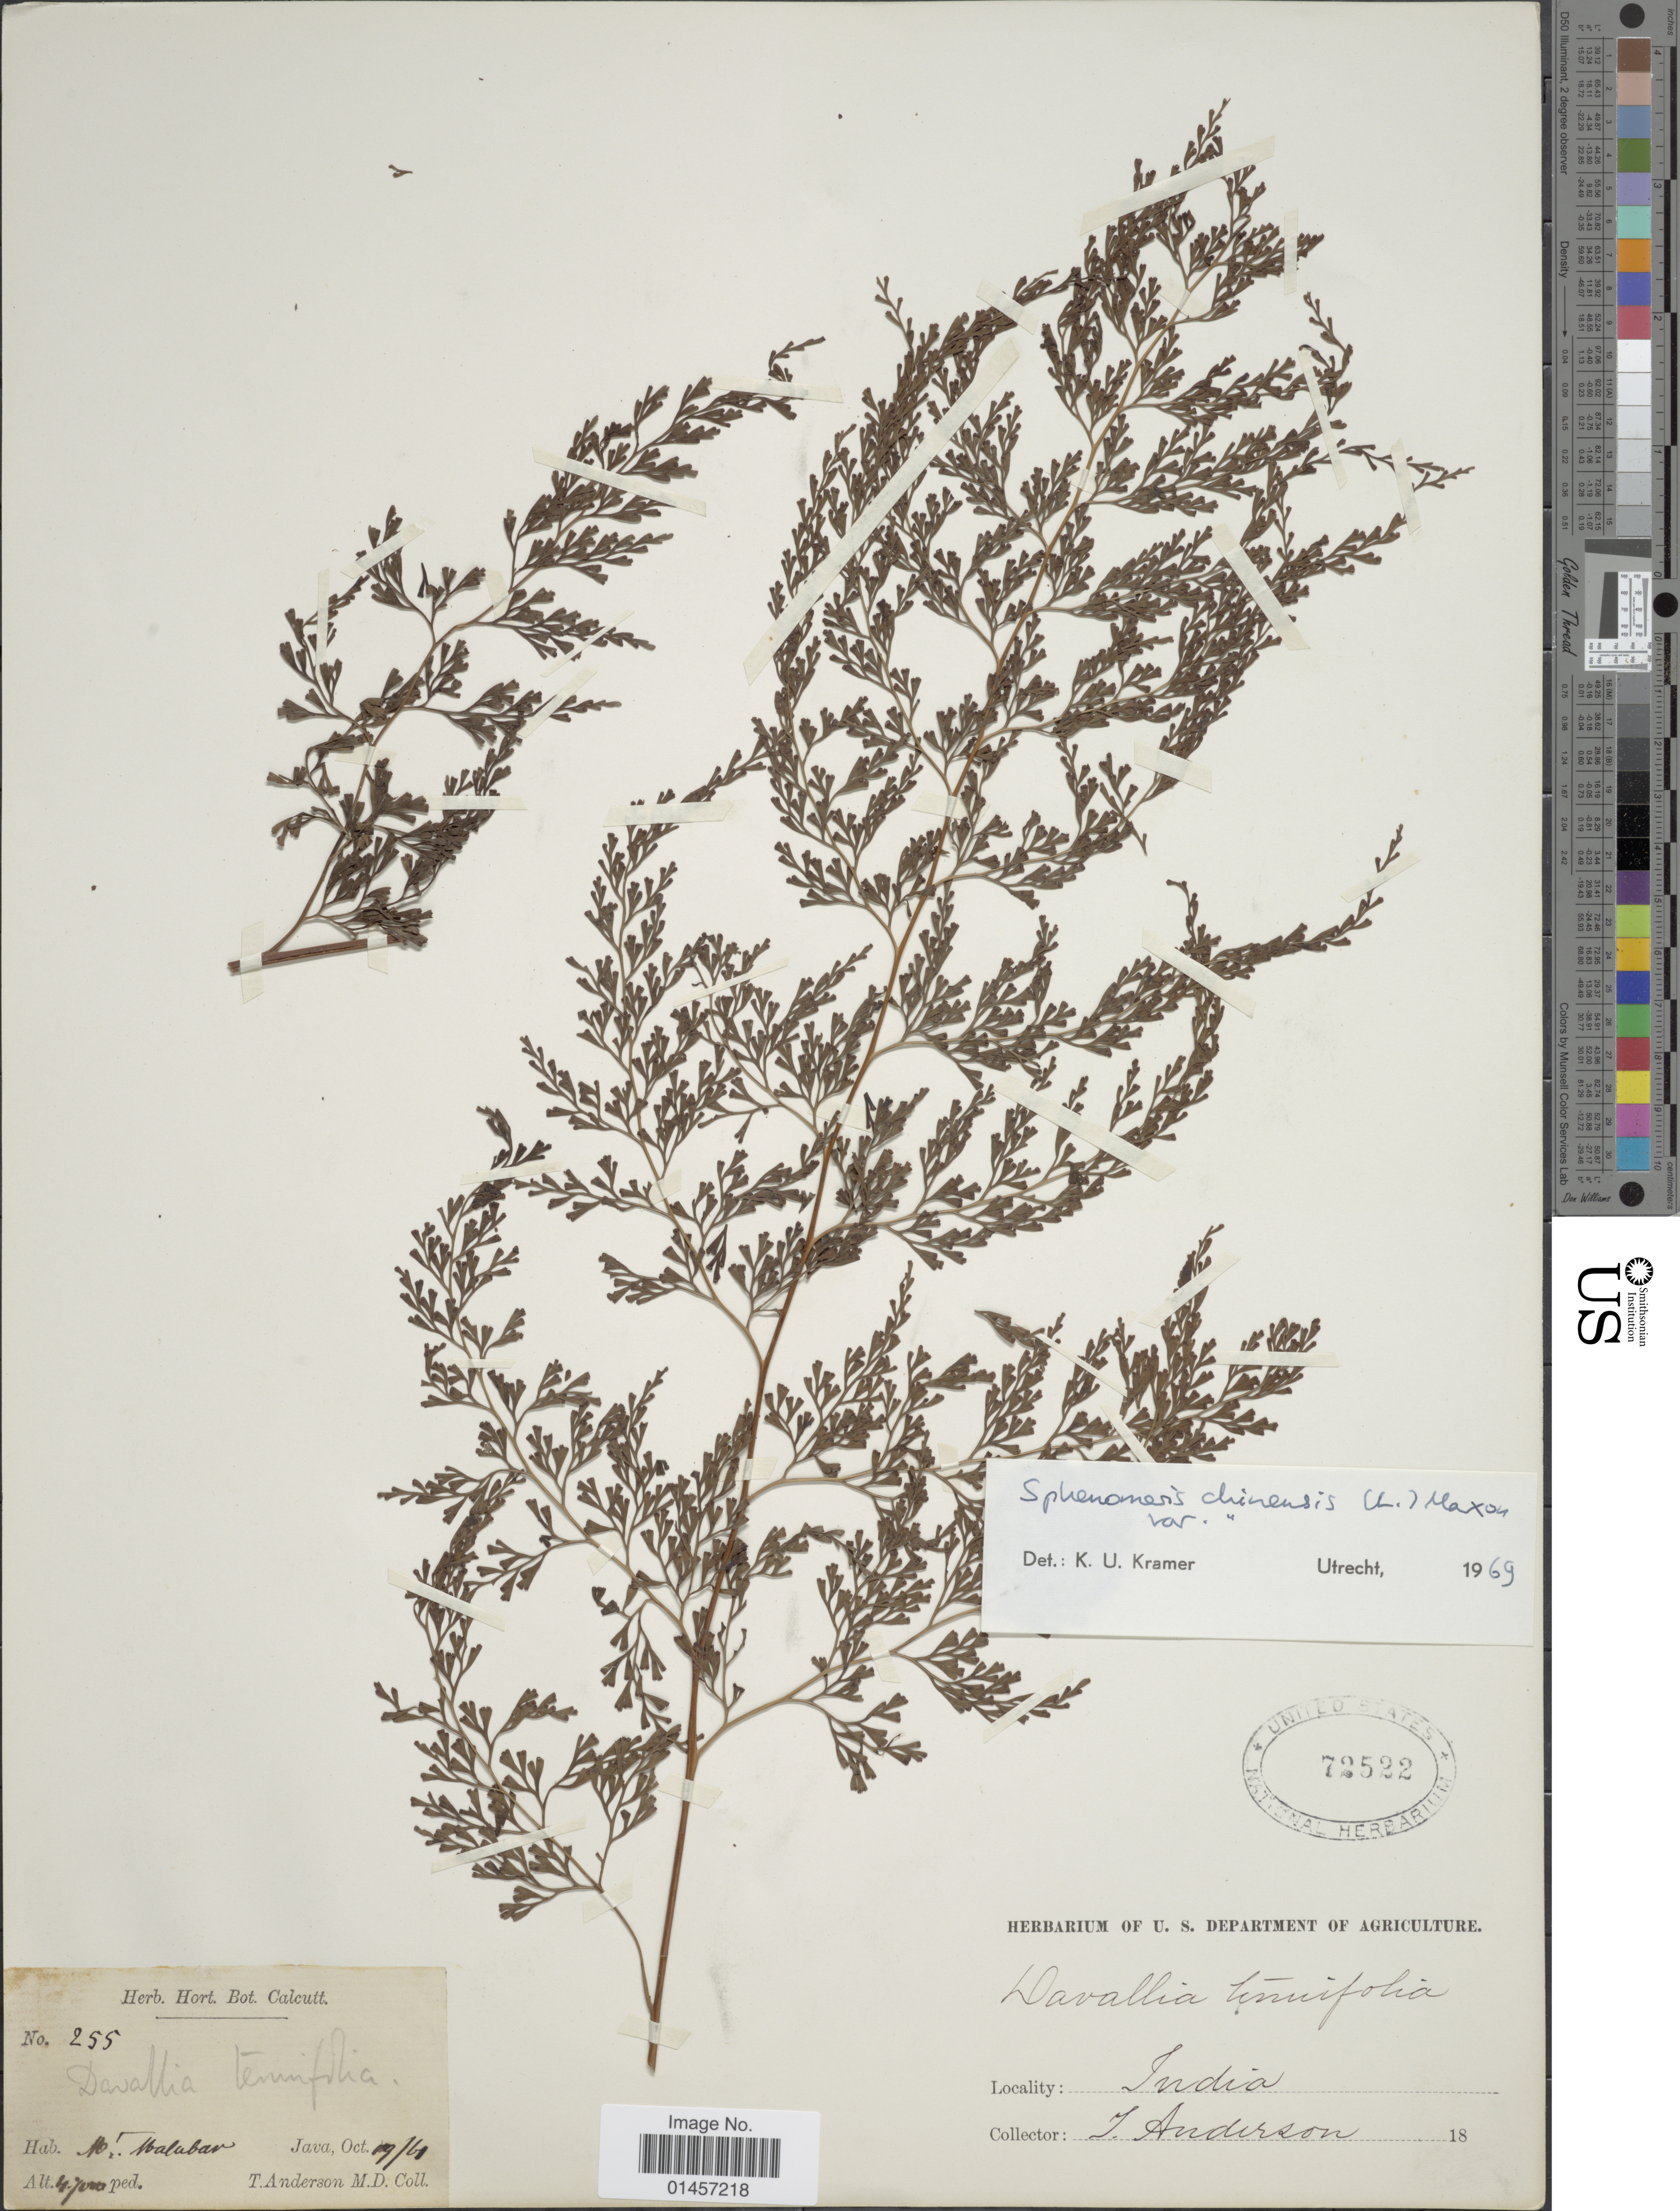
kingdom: Plantae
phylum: Tracheophyta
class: Polypodiopsida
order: Polypodiales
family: Lindsaeaceae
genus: Sphenomeris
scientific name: Sphenomeris chinensis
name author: (L.) Maxon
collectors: T. Anderson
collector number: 255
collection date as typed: Transcribed d/m/y: 19/10/61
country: Indonesia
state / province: Java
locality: [illegible text] Malabar, Java[interpreted]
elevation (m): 1433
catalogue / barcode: US 72522